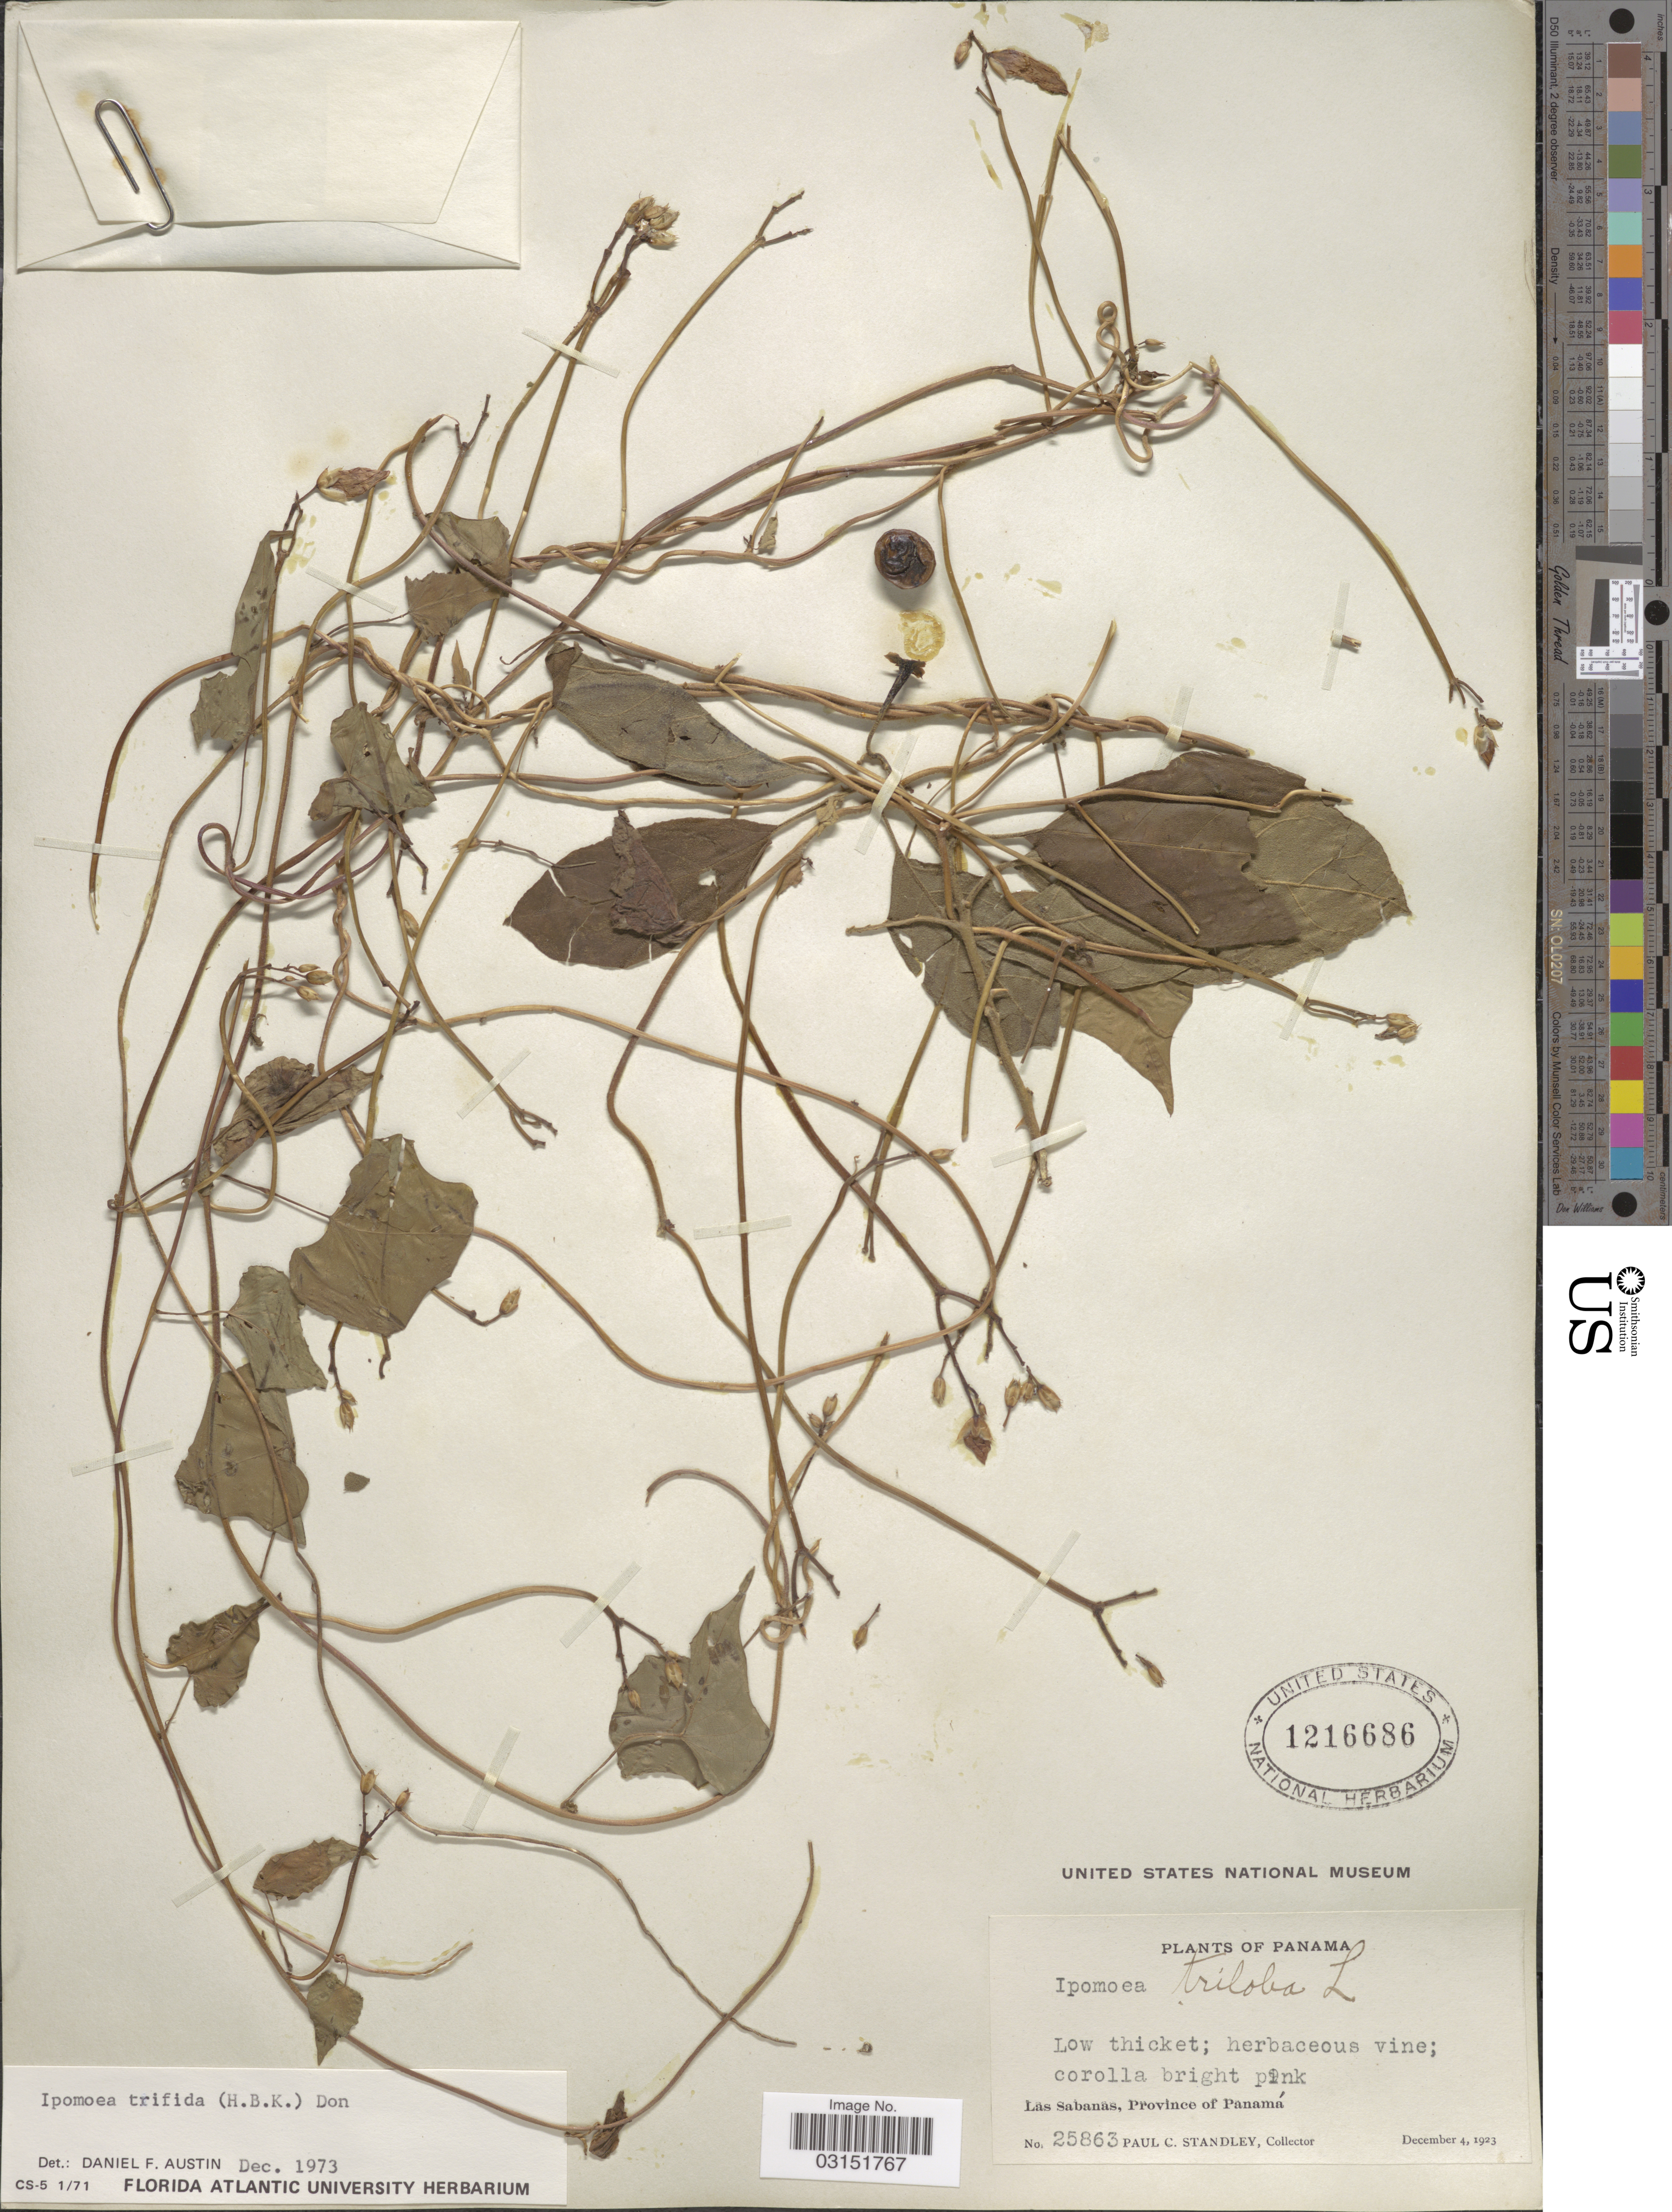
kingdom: Plantae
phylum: Tracheophyta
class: Magnoliopsida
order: Solanales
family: Convolvulaceae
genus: Ipomoea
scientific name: Ipomoea trifida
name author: (Kunth) G. Don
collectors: P. C. Standley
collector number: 25863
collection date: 1923-12-04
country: Panama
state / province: Panamá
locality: Las Sabanas.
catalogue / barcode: US 1216686